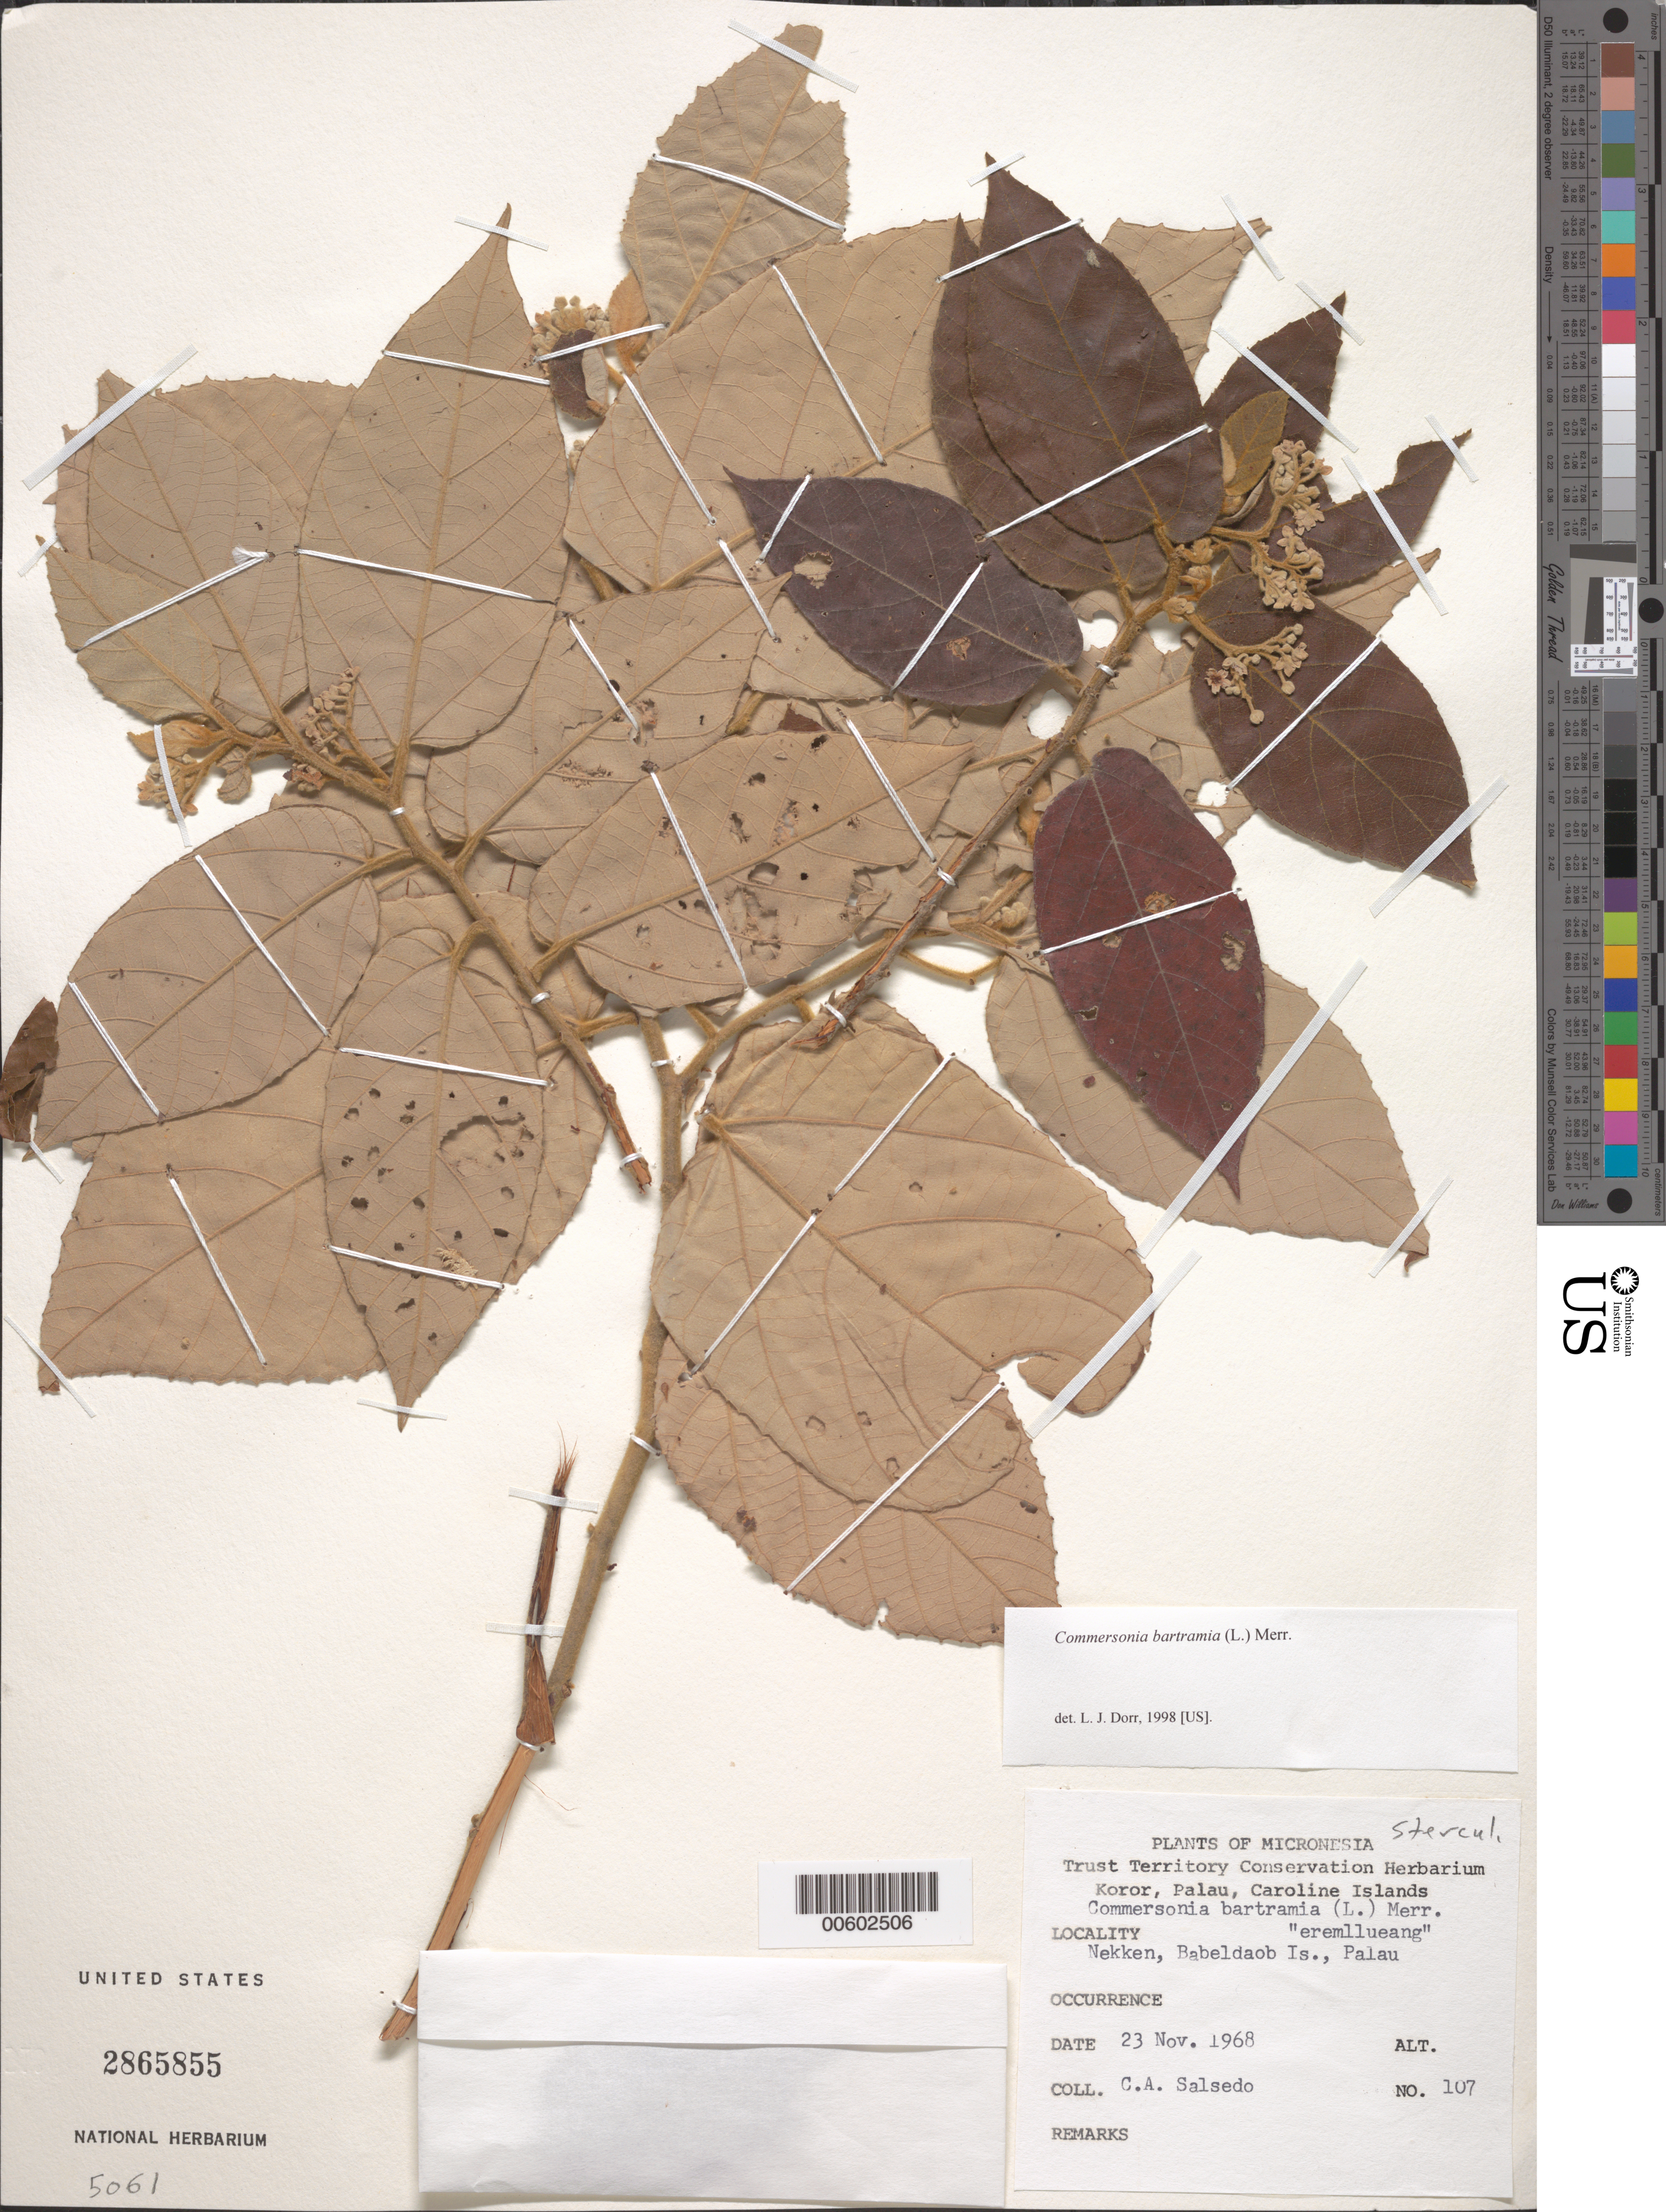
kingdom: Plantae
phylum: Tracheophyta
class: Magnoliopsida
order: Malvales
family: Malvaceae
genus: Commersonia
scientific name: Commersonia bartramia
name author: (L.) Merr.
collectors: C.A. Salsedo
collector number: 107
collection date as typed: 23 Nov 1968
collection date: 1968-11-23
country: Palau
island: Babeldaob [Babelthuap]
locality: Roadside from river dock to Nekken Forestry station.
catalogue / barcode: US 2865855